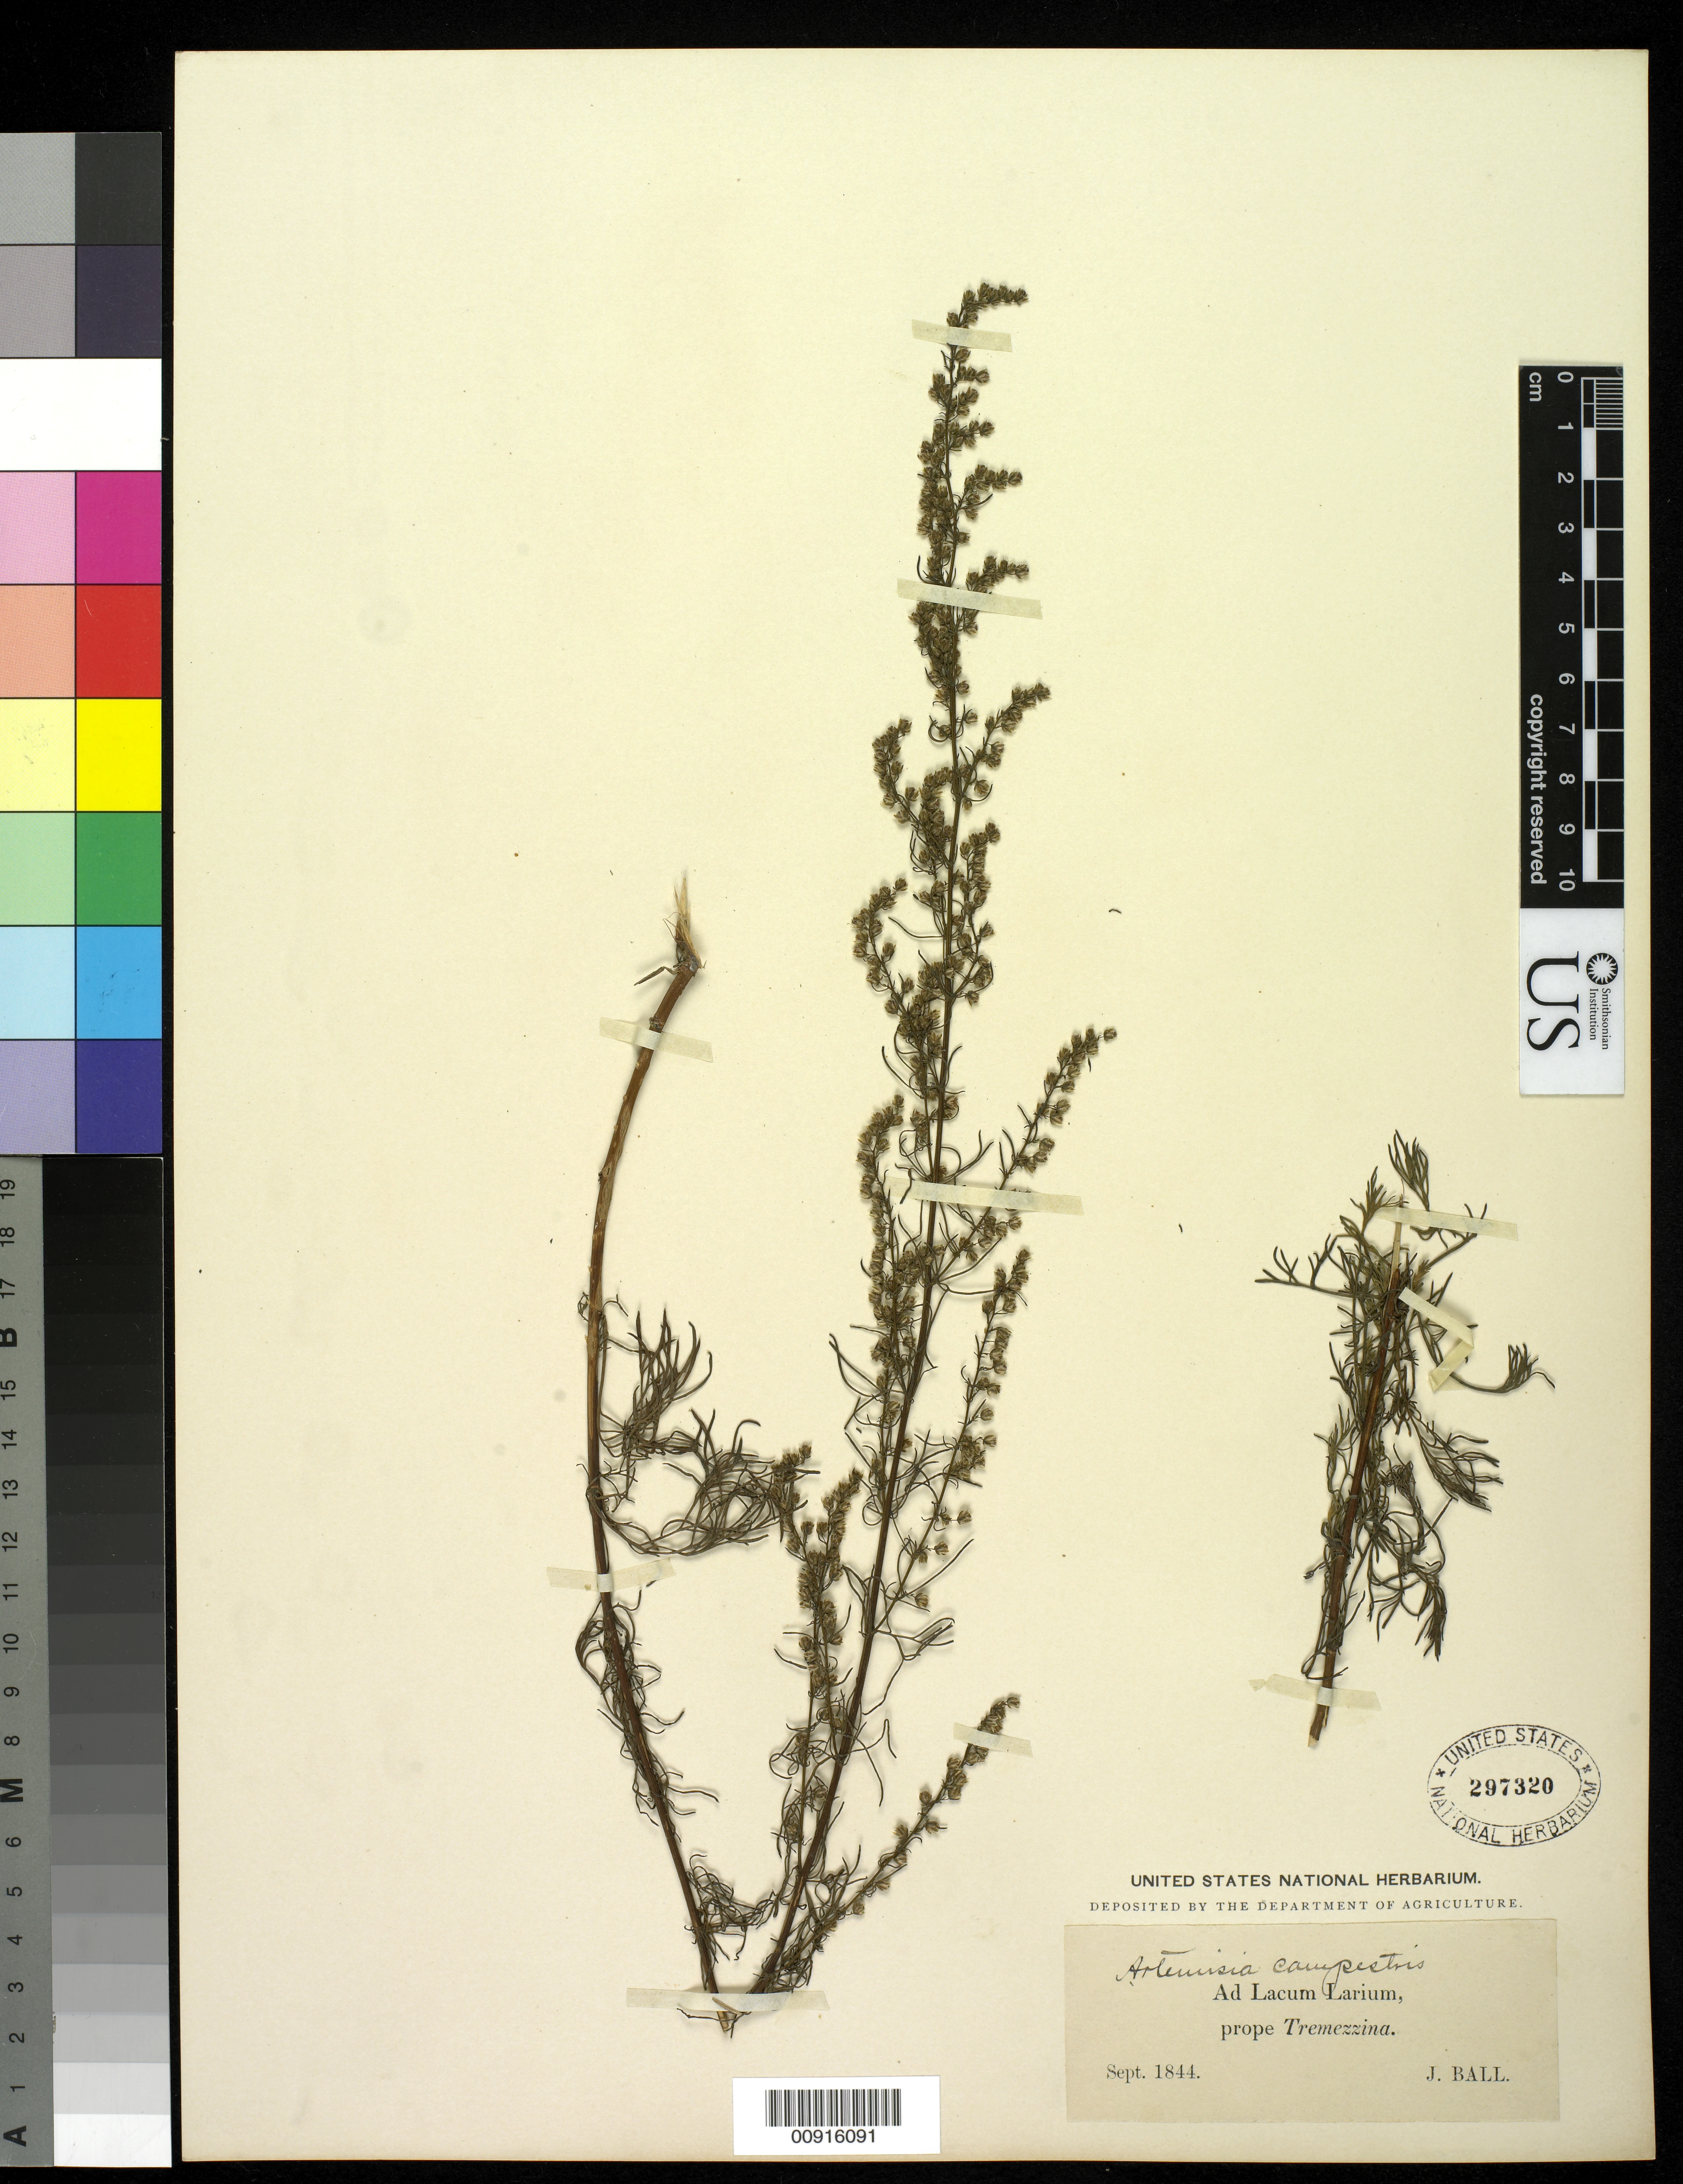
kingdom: Plantae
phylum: Tracheophyta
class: Magnoliopsida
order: Asterales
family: Asteraceae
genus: Artemisia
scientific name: Artemisia campestris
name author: L.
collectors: J. Ball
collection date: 1844-09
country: Italy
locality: prope Tremezzina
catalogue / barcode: US 297320